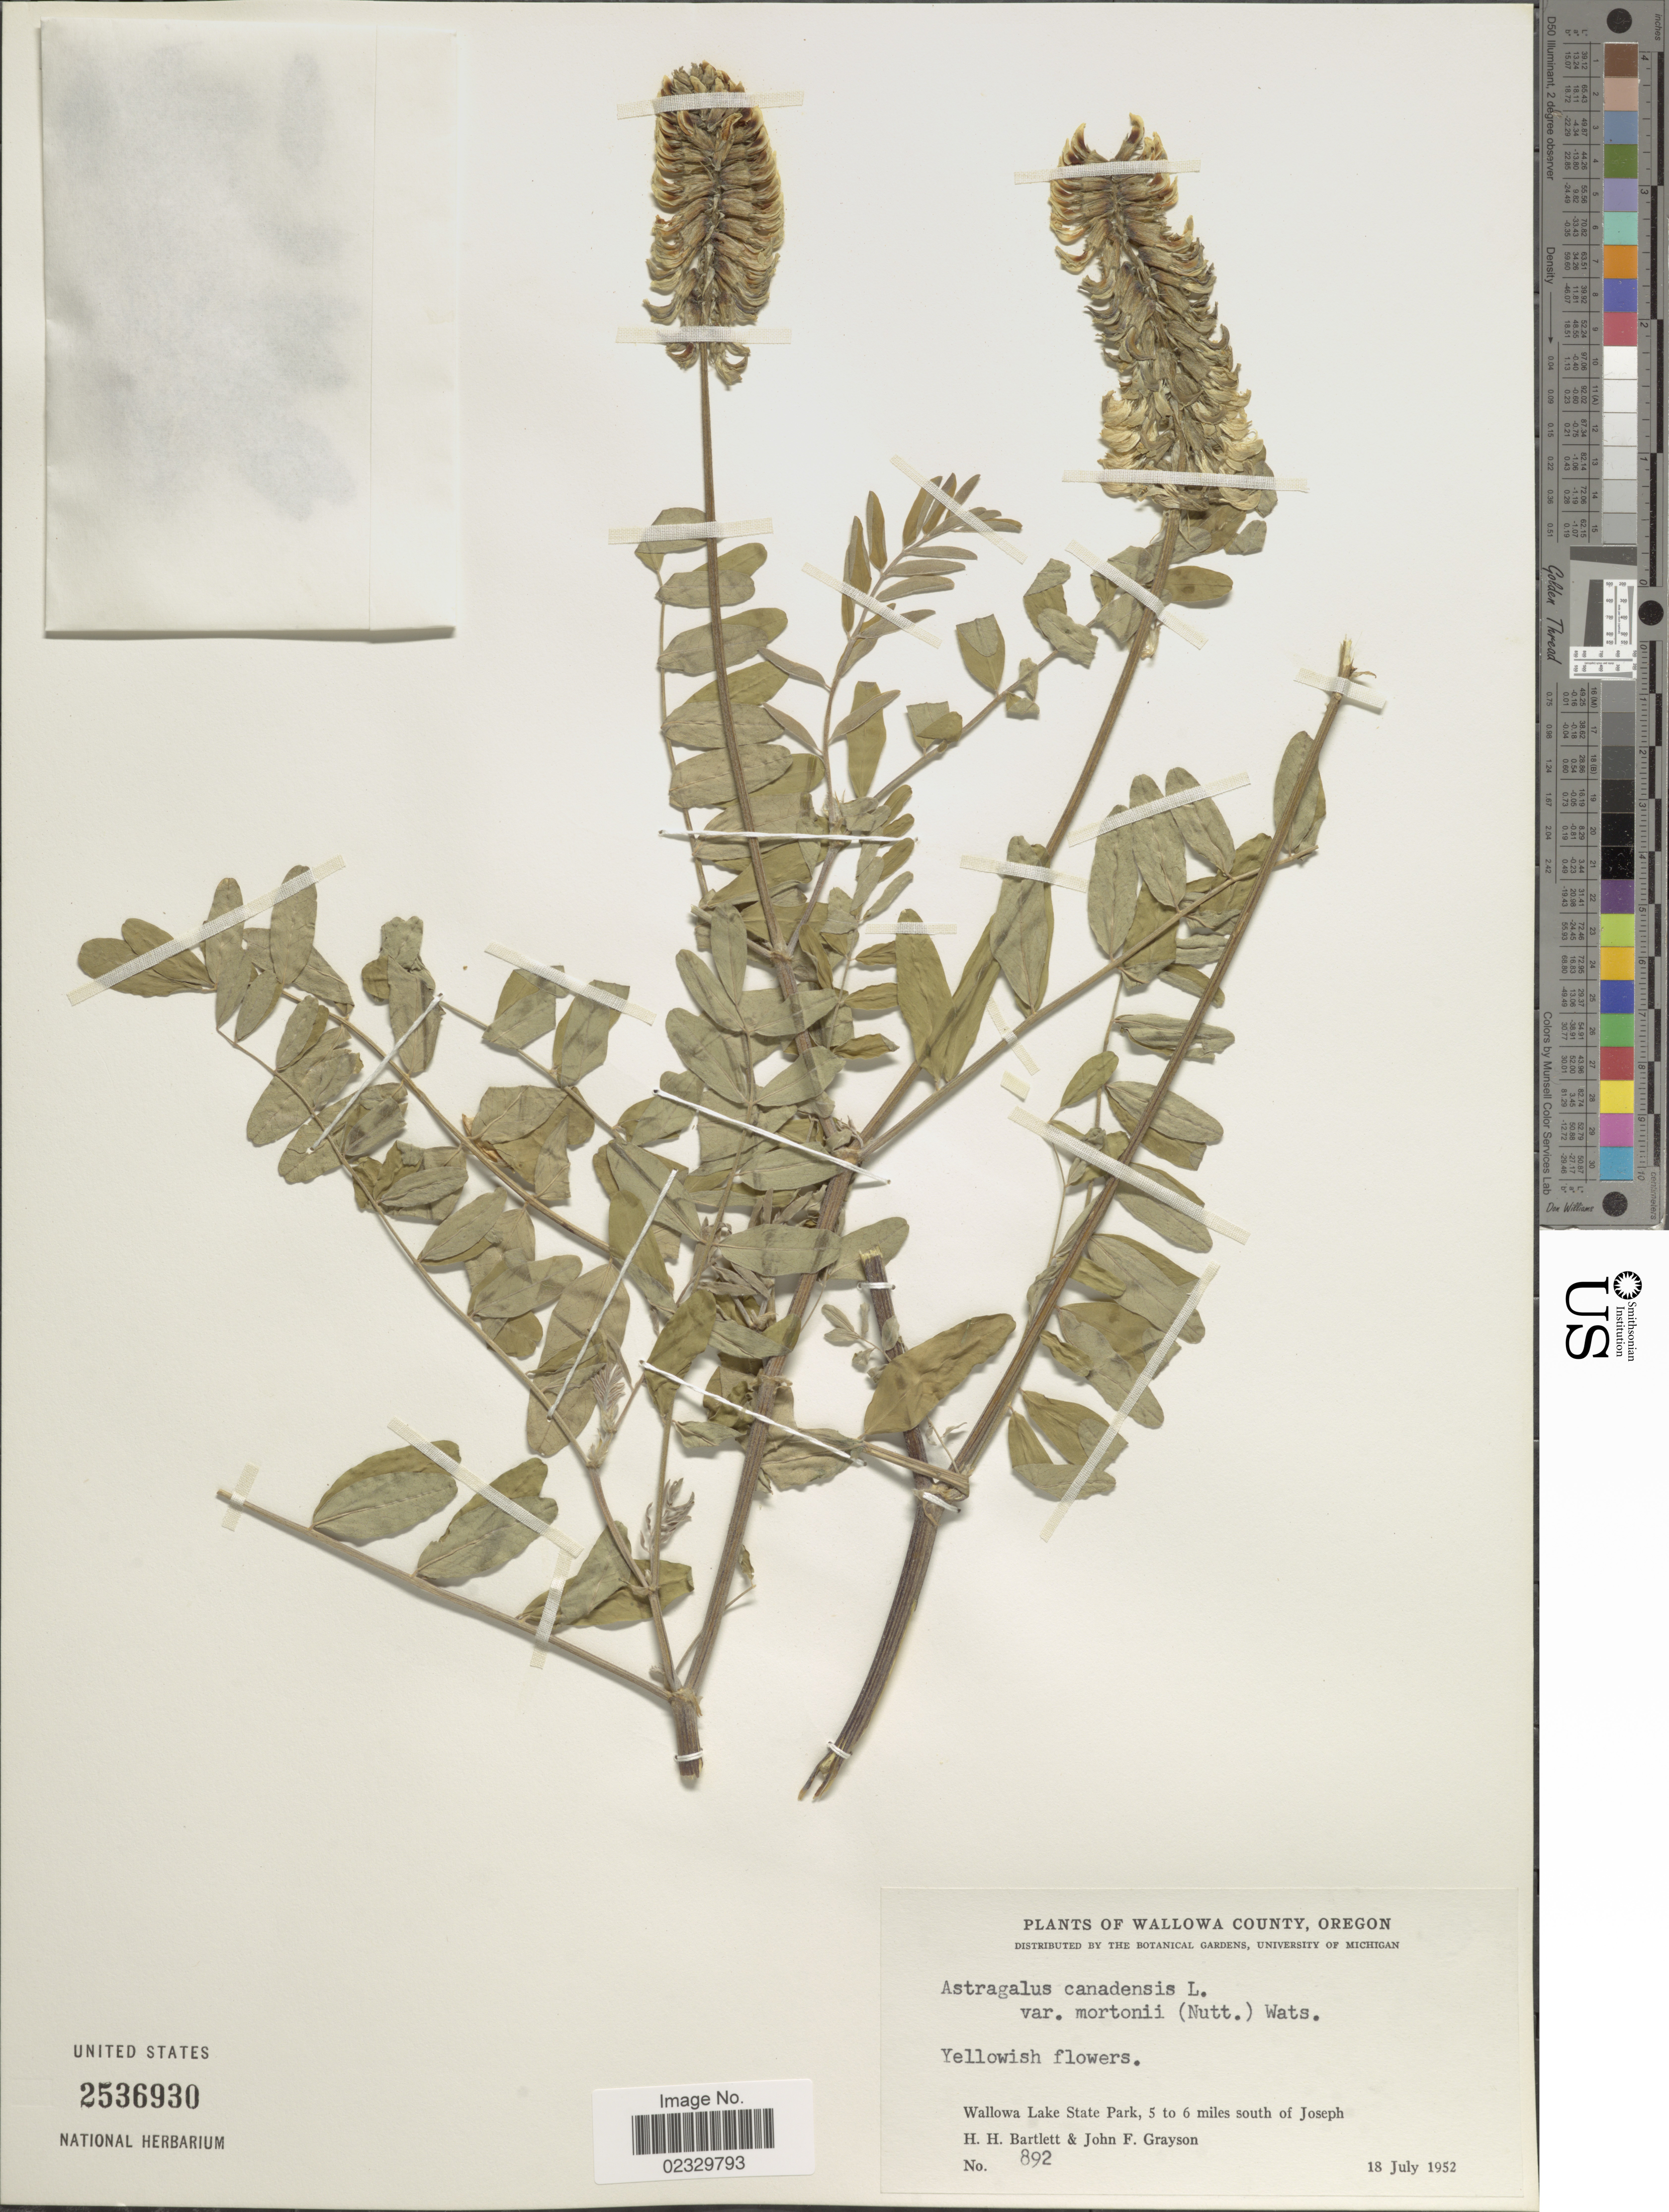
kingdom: Plantae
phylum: Tracheophyta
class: Magnoliopsida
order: Fabales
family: Fabaceae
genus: Astragalus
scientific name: Astragalus canadensis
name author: L.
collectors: H. H. Bartlett & J. Grayson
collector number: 892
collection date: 1952-07-18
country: United States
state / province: Oregon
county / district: Wallowa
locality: Wallowa County, Wallowa Lake State Park, 5 to 6 miles south of Joseph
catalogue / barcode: US 2536930